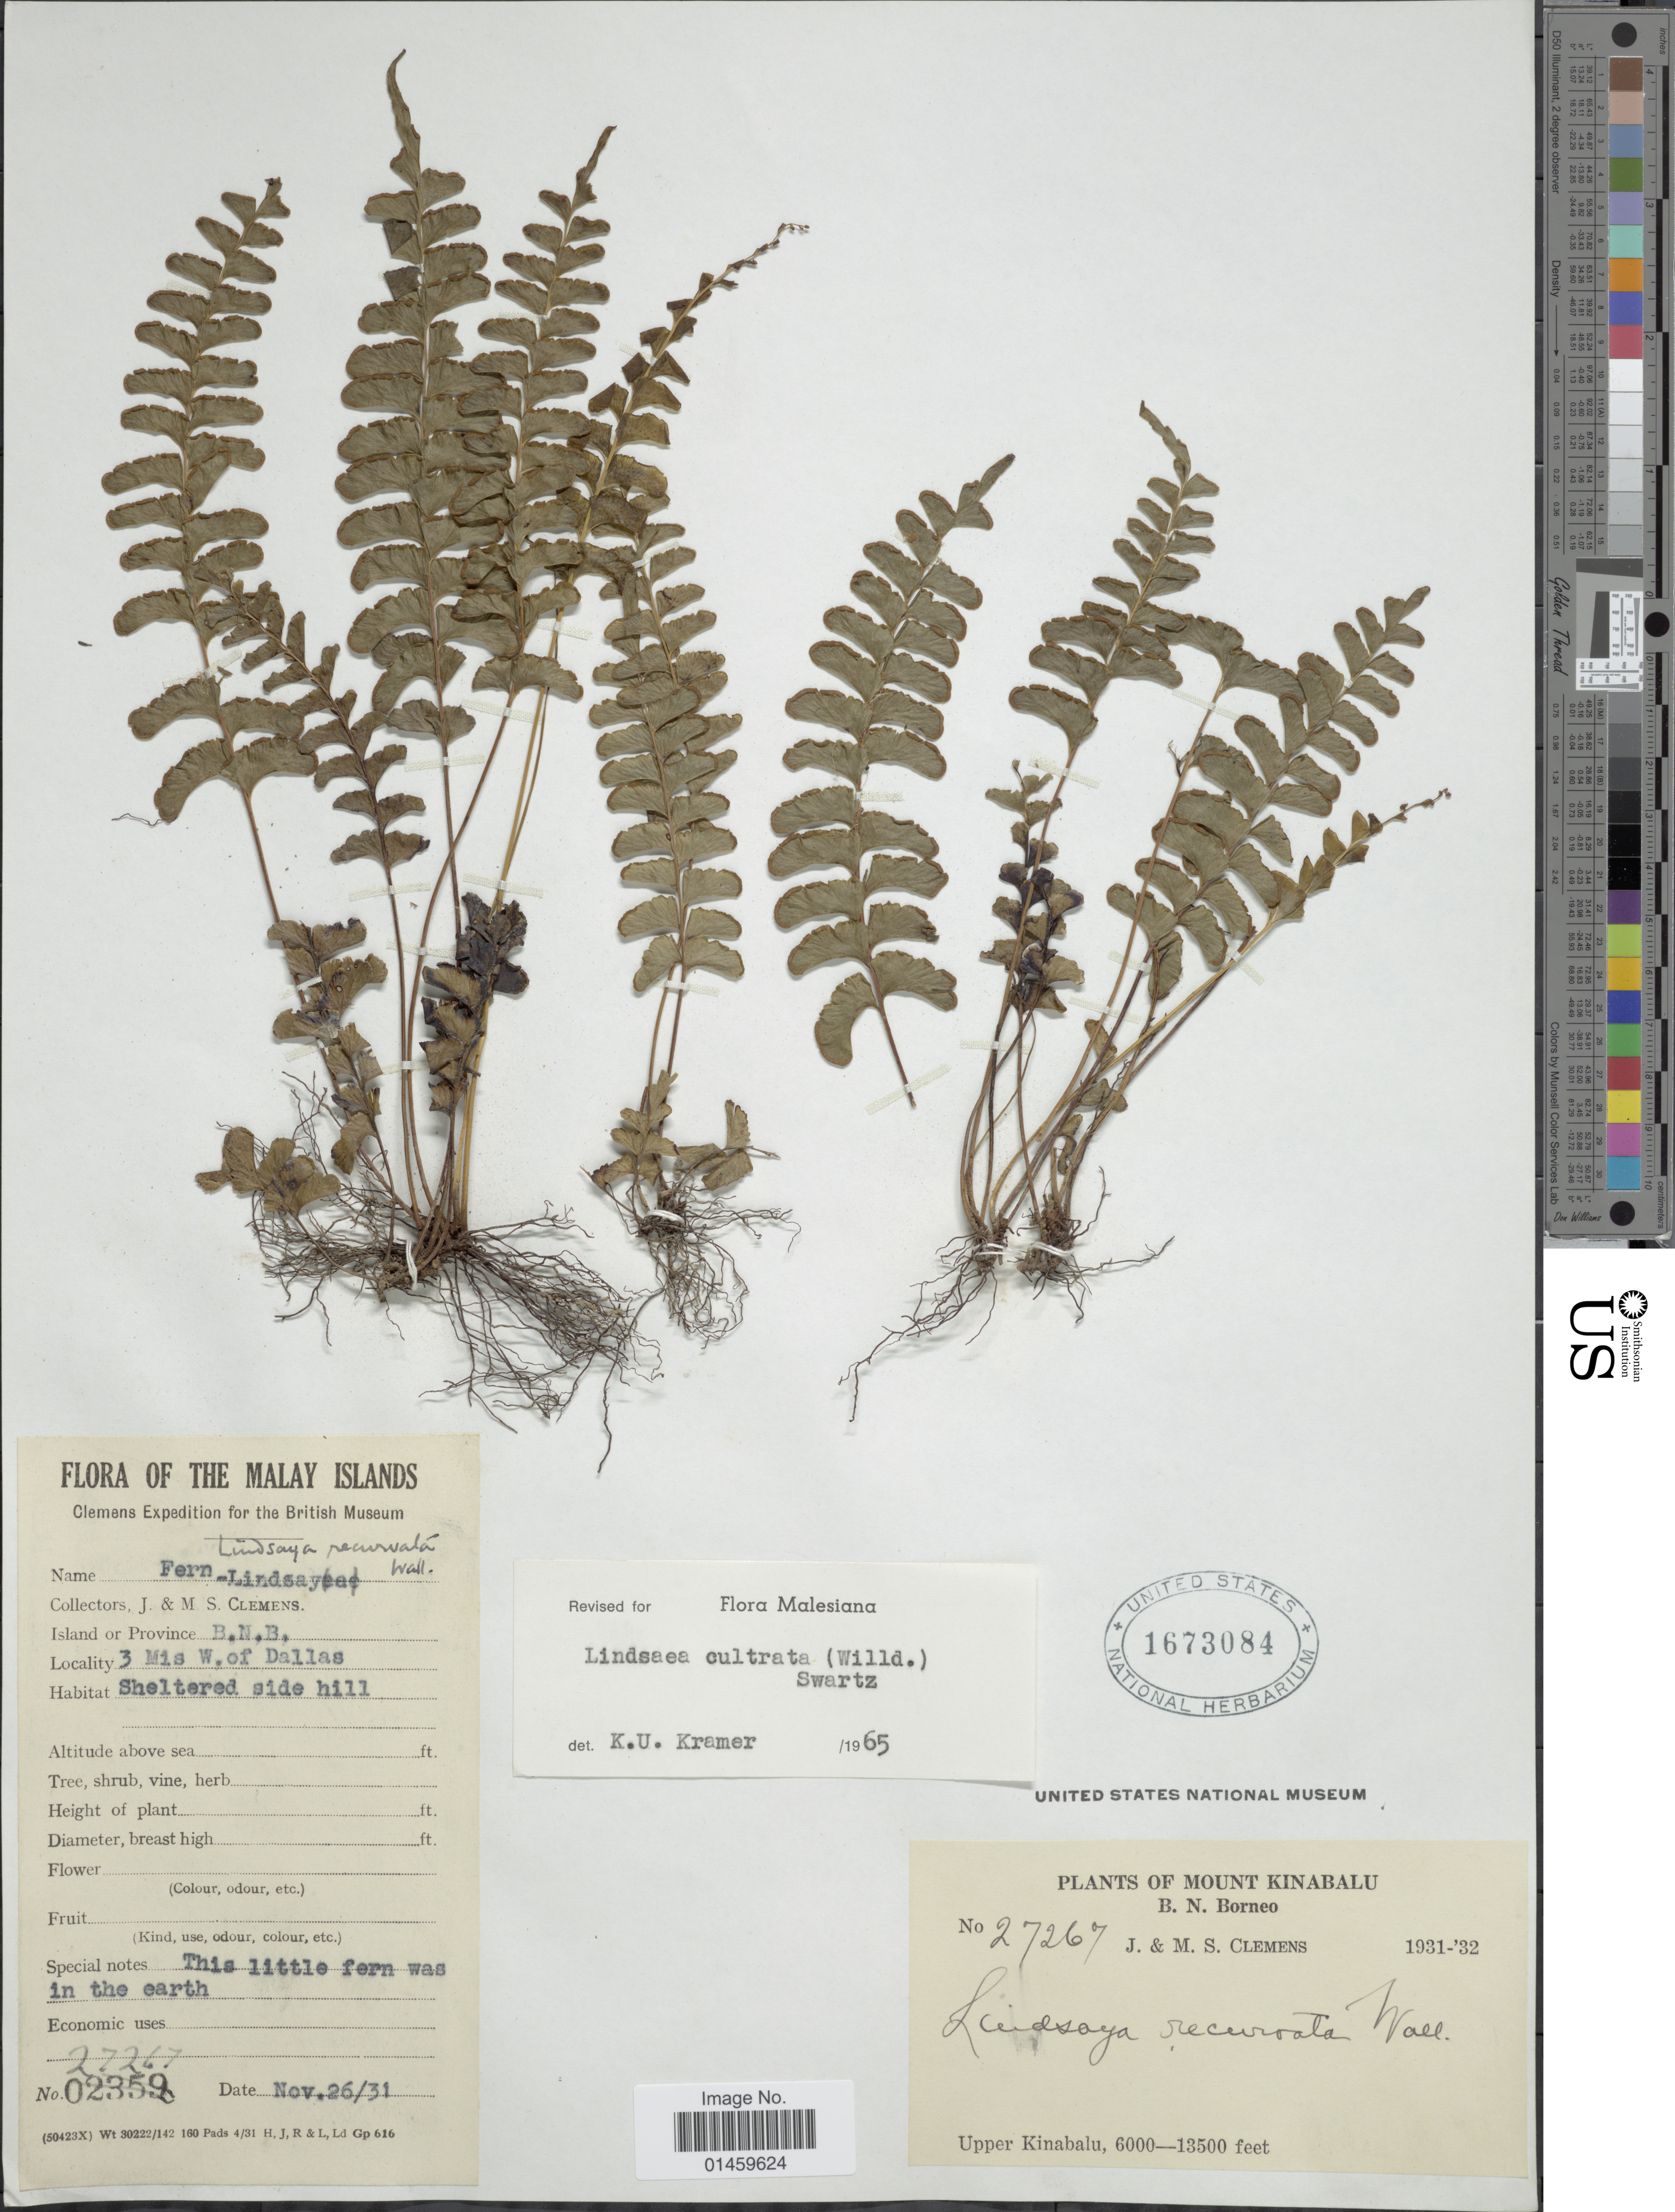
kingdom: Plantae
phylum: Tracheophyta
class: Polypodiopsida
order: Polypodiales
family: Lindsaeaceae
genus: Lindsaea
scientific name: Lindsaea odorata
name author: Roxb.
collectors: J. Clemens & M. S. Clemens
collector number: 27267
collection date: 1931-11-26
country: Malaysia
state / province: Sabah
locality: Mount Kinabalu. B. N. Borneo. Upper Kinabalu. Island or Province B.N.B. 3 Mis W. of Dallas. Sheltered side hill.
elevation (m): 1829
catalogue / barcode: US 1673084